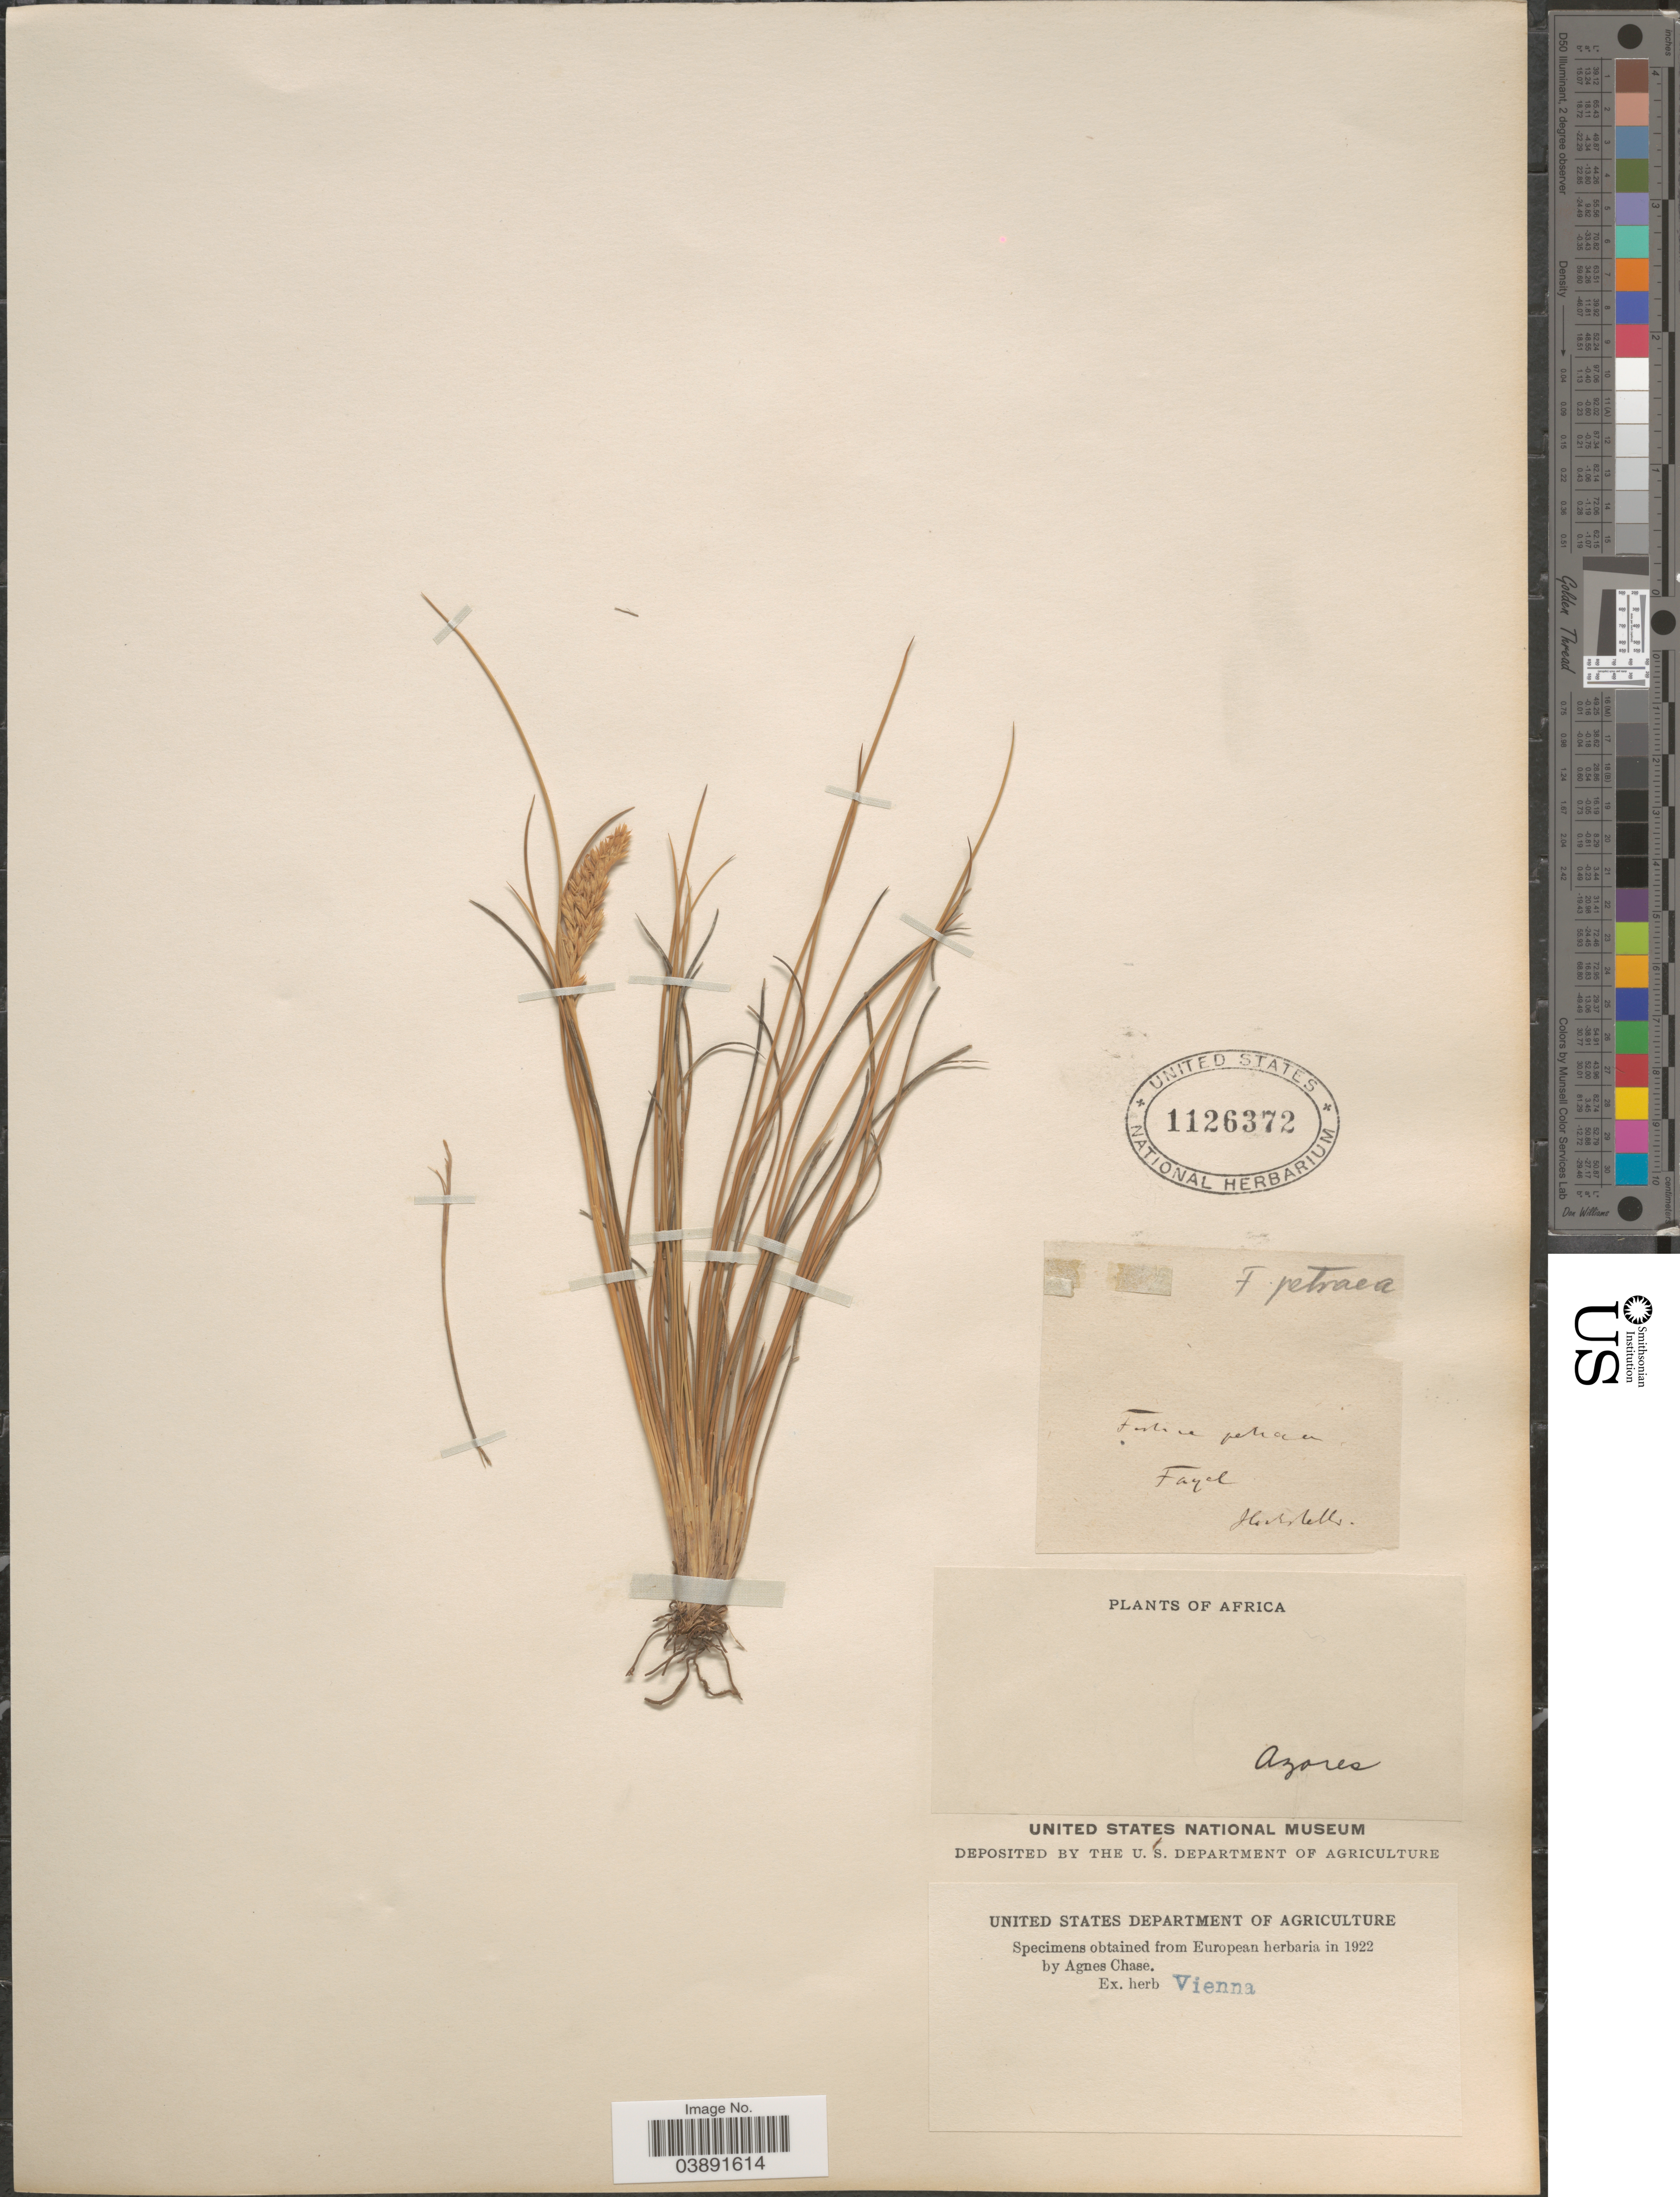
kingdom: Plantae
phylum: Tracheophyta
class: Liliopsida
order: Poales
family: Poaceae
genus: Festuca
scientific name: Festuca petraea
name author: Guthnick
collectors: -. Hochstetter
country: Portugal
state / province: Azores (Aut. Reg.)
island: Faial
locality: Fayal.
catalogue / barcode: US 1126372